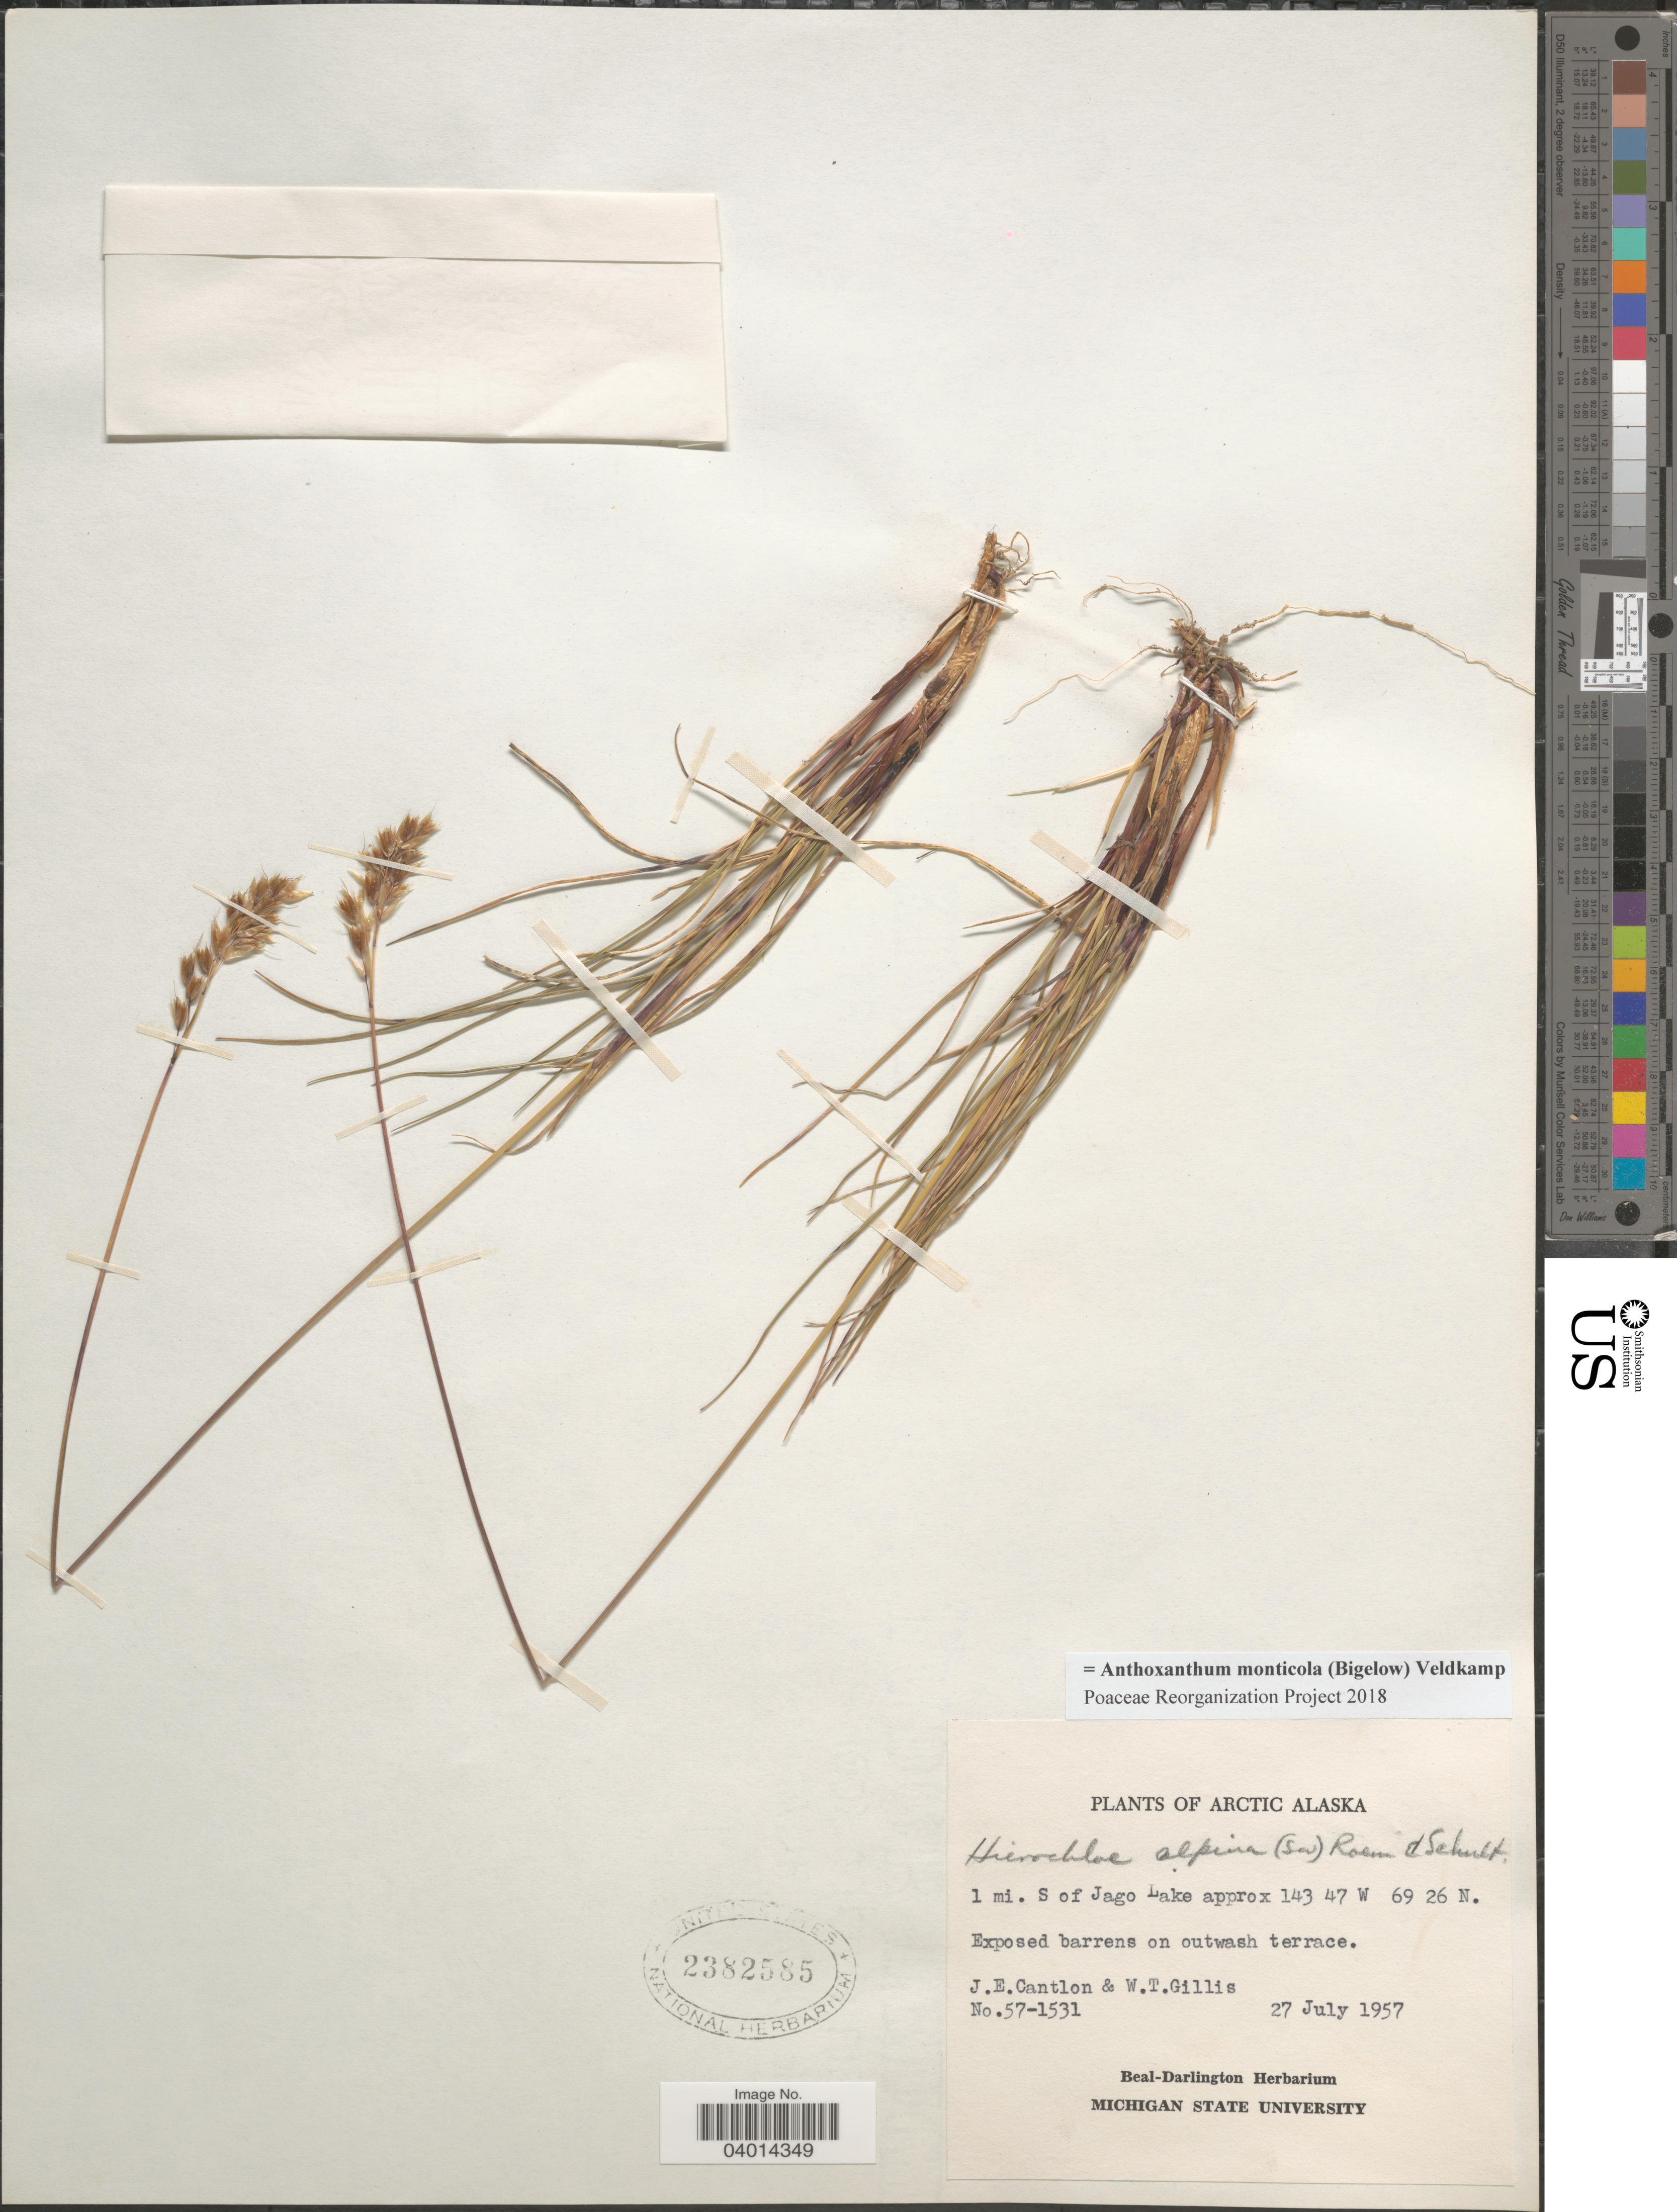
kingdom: Plantae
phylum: Tracheophyta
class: Liliopsida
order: Poales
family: Poaceae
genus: Anthoxanthum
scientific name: Anthoxanthum monticola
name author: (Bigelow) Veldkamp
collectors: J. Cantlon & W. T. Gillis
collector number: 57-1531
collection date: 1957-07-27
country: United States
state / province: Alaska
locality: Arctic Alaska. 1 mi. S of Jago Lake. Exposed barrens on outwash terrace.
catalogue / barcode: US 2382585